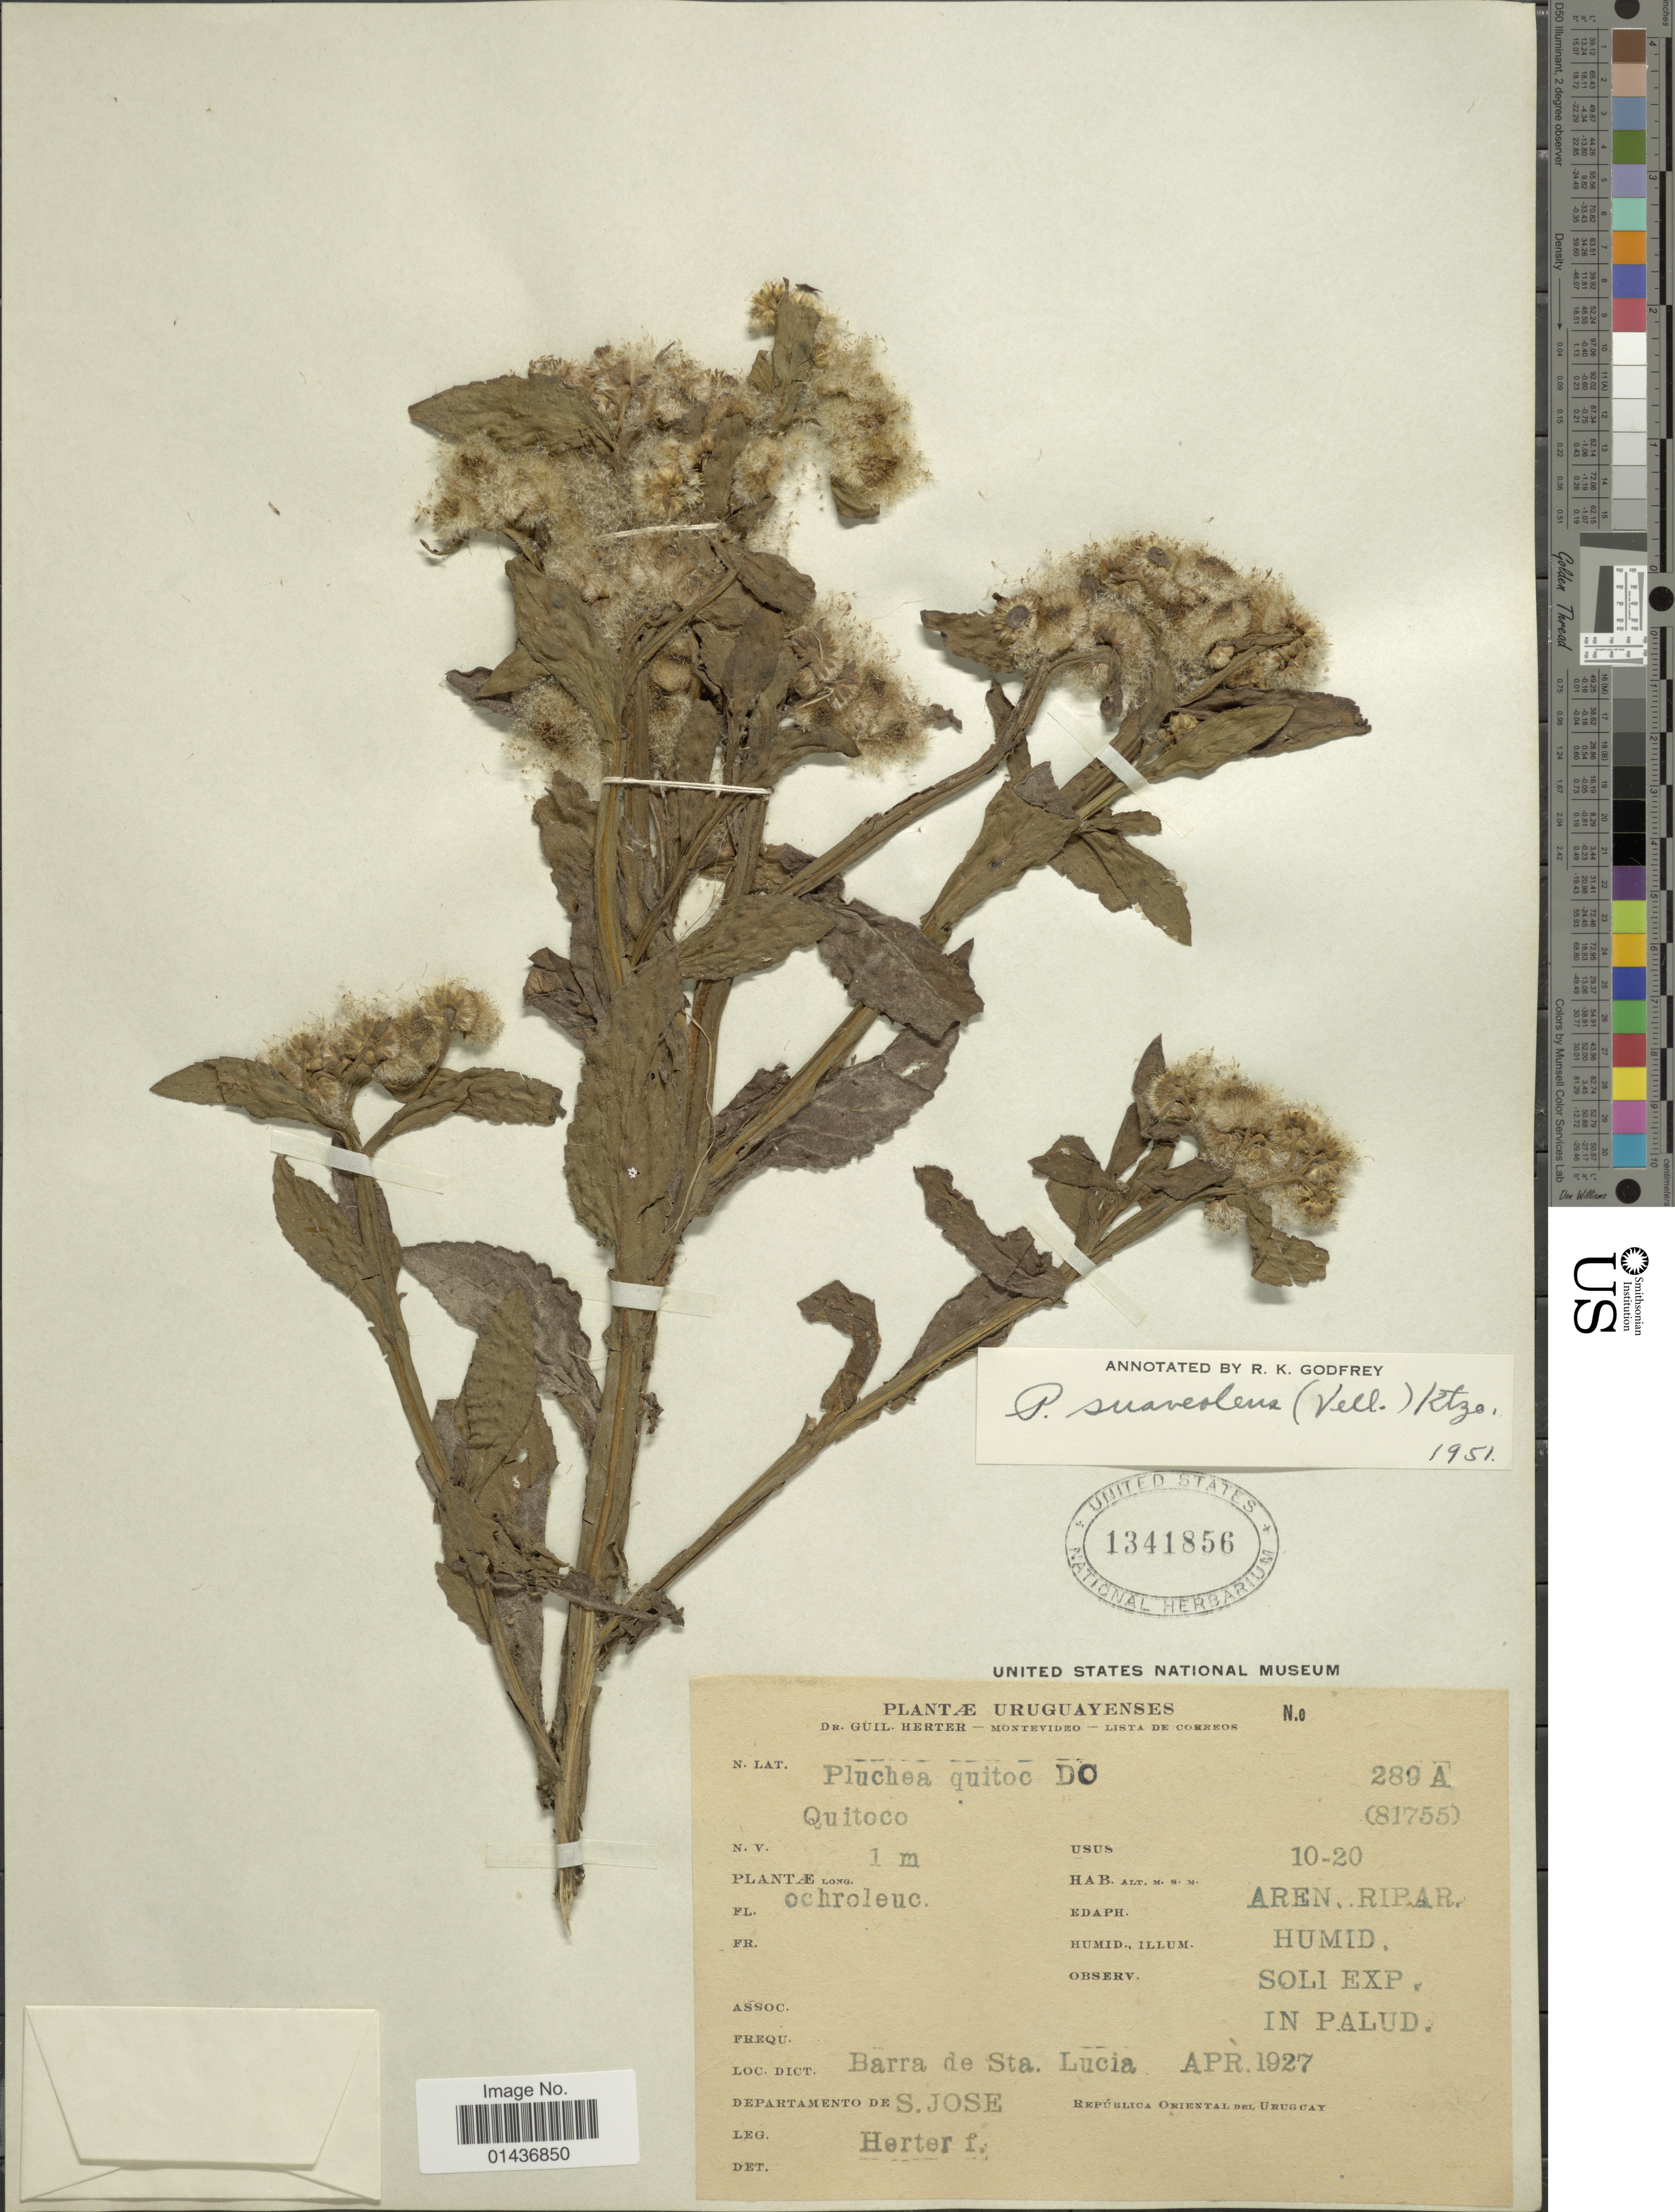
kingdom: Plantae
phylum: Tracheophyta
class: Magnoliopsida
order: Asterales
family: Asteraceae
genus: Pluchea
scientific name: Pluchea suaveolens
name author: (Vell.) Kuntze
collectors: W. G. Herter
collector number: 289 A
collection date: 1927-04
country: Uruguay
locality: Barra de Sta. Lucia, Departamento de S. Jose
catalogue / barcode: US 1341856